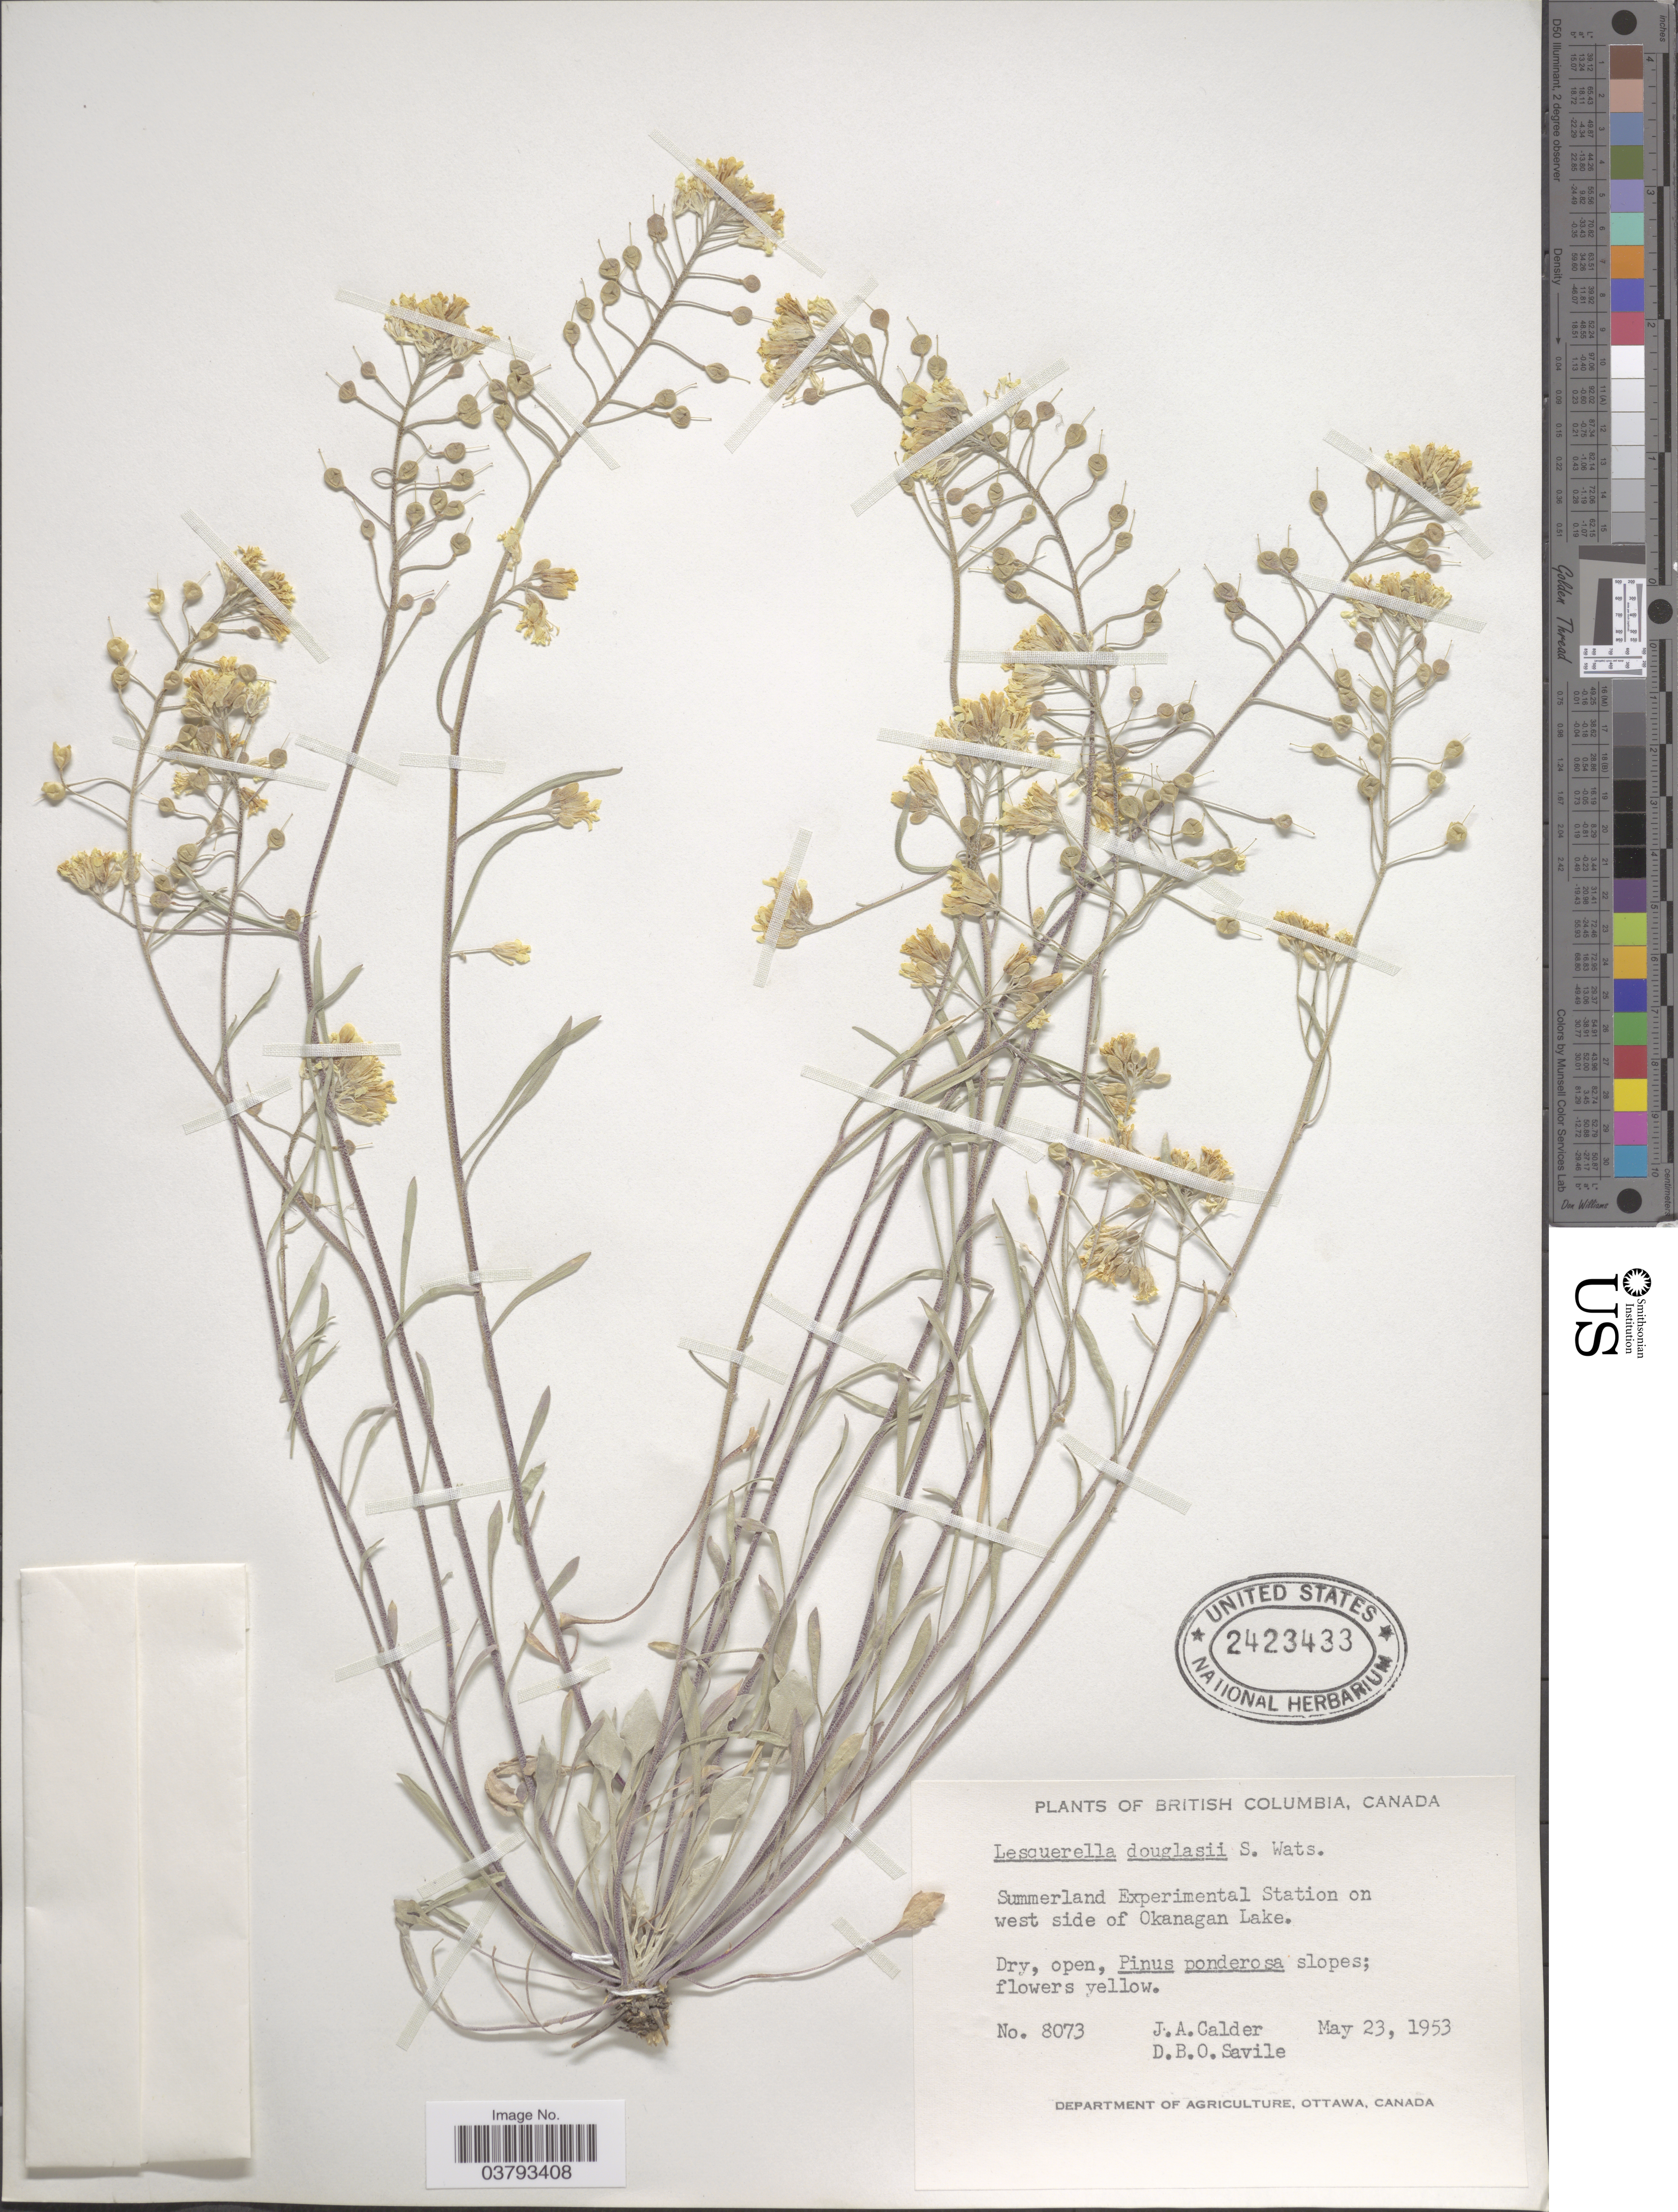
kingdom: Plantae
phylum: Tracheophyta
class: Magnoliopsida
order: Brassicales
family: Brassicaceae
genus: Lesquerella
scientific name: Lesquerella douglasii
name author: S. Watson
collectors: J. A. Calder & D. Savile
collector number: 8073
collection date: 1953-05-23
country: Canada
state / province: British Columbia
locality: Summerland Experimental Station on west side of Okanagan Lake.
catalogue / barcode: US 2423433